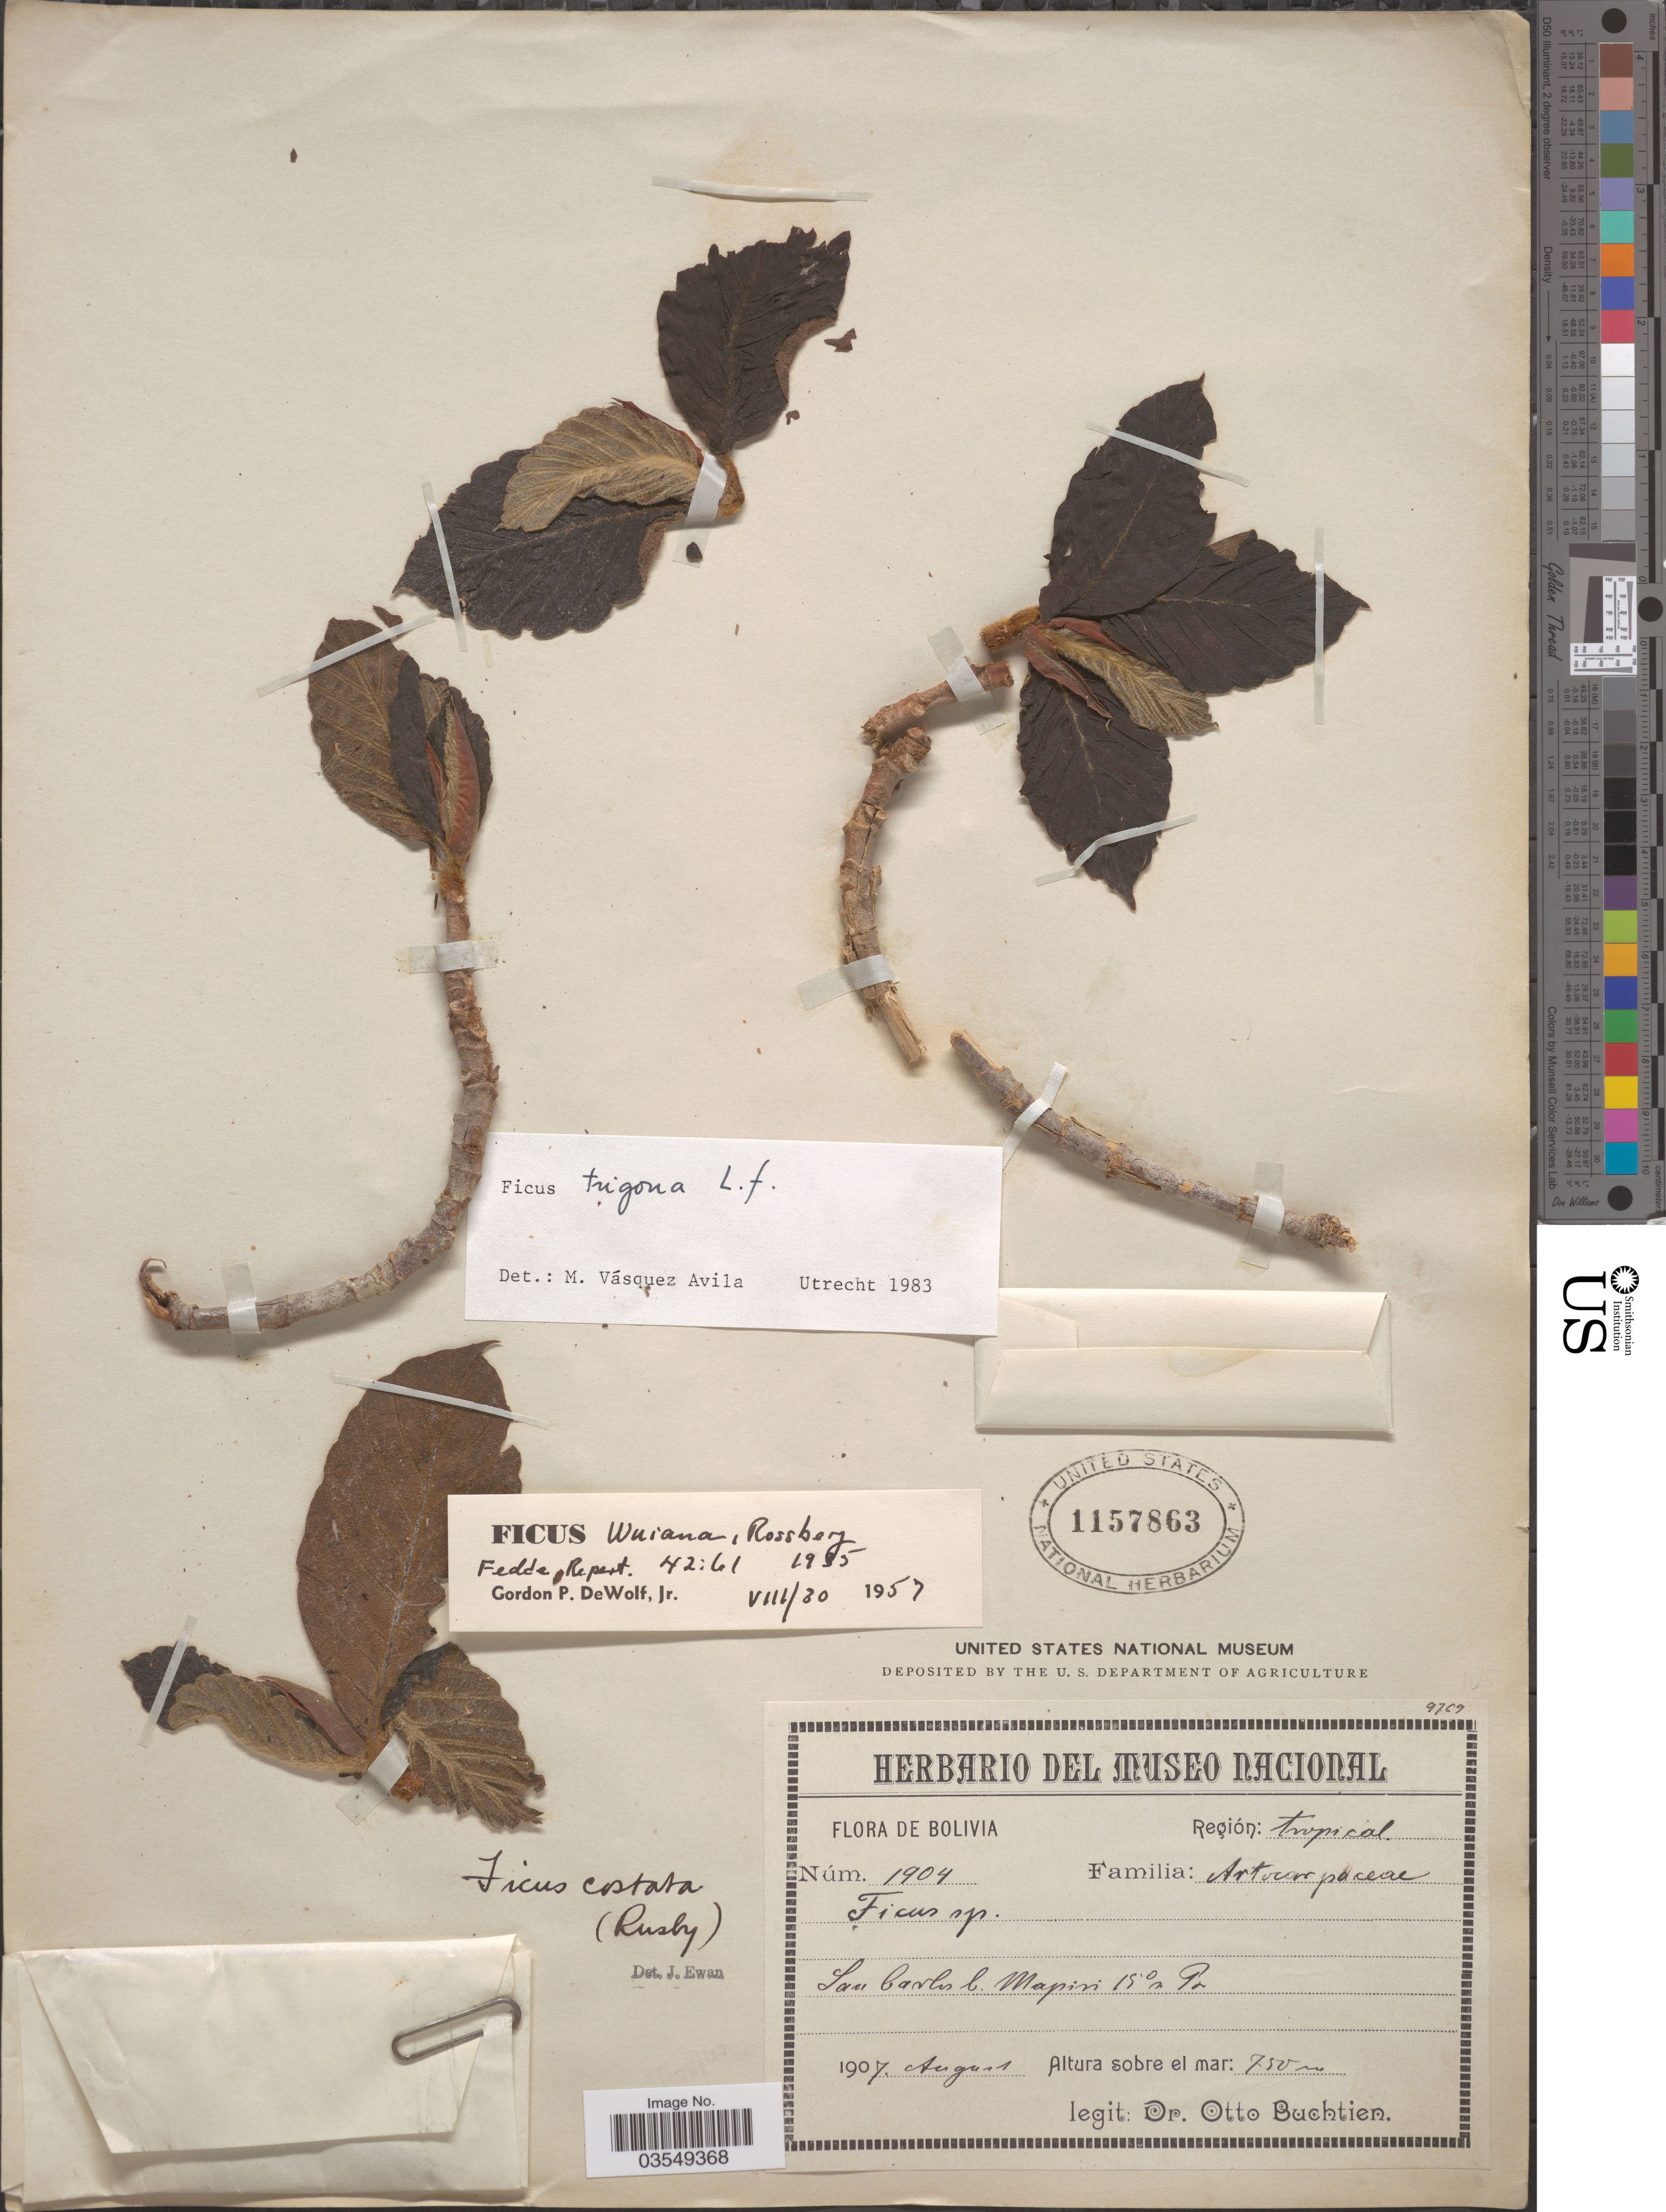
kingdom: Plantae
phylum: Tracheophyta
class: Magnoliopsida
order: Rosales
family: Moraceae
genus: Ficus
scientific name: Ficus trigona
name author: L. f.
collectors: O. Buchtien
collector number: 1904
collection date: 1907-08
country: Bolivia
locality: San Carlos b. Mapiri 15°m Pa*.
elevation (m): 750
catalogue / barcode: US 1157863